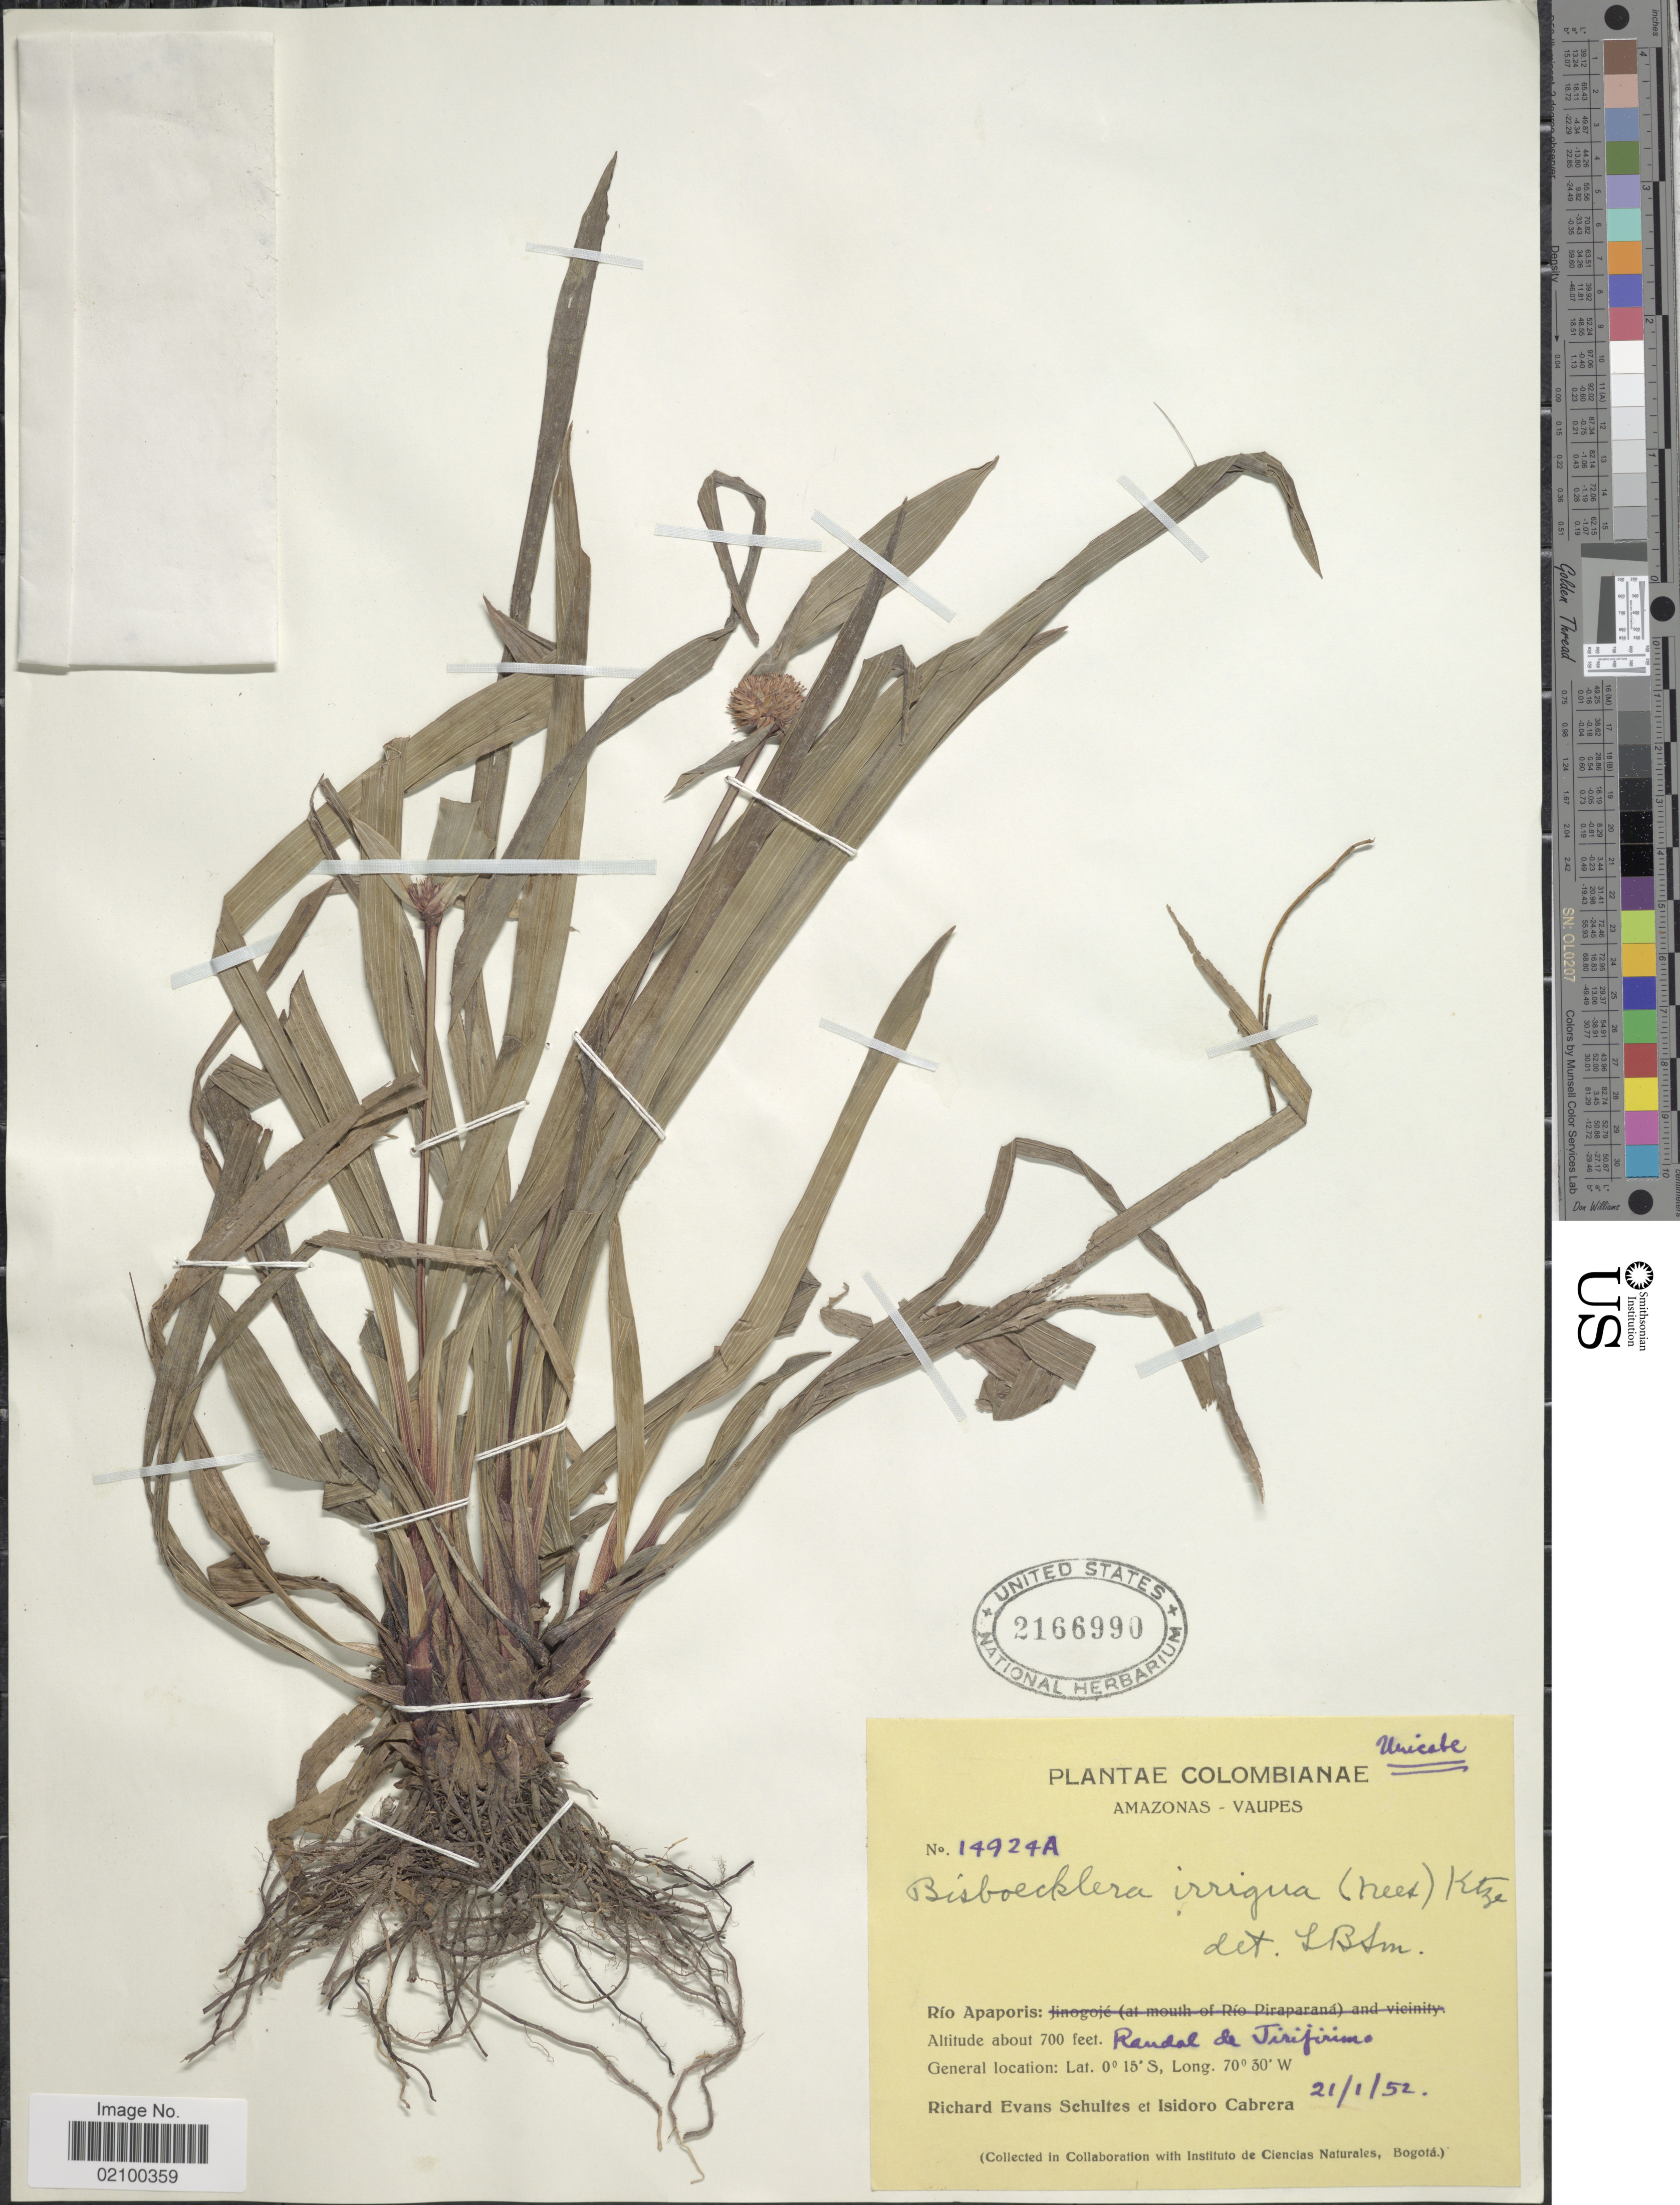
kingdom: Plantae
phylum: Tracheophyta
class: Liliopsida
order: Poales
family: Cyperaceae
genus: Bisboeckelera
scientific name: Bisboeckelera irrigua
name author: (Nees) Kuntze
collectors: R. E. Schultes & I. Cabrera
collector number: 14924A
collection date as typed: Transcribed d/m/y: 21/1/52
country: Colombia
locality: Amazonas - Vaupes. Rio Apaporis, Raudal de Jirijirimo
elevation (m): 213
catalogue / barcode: US 2166990